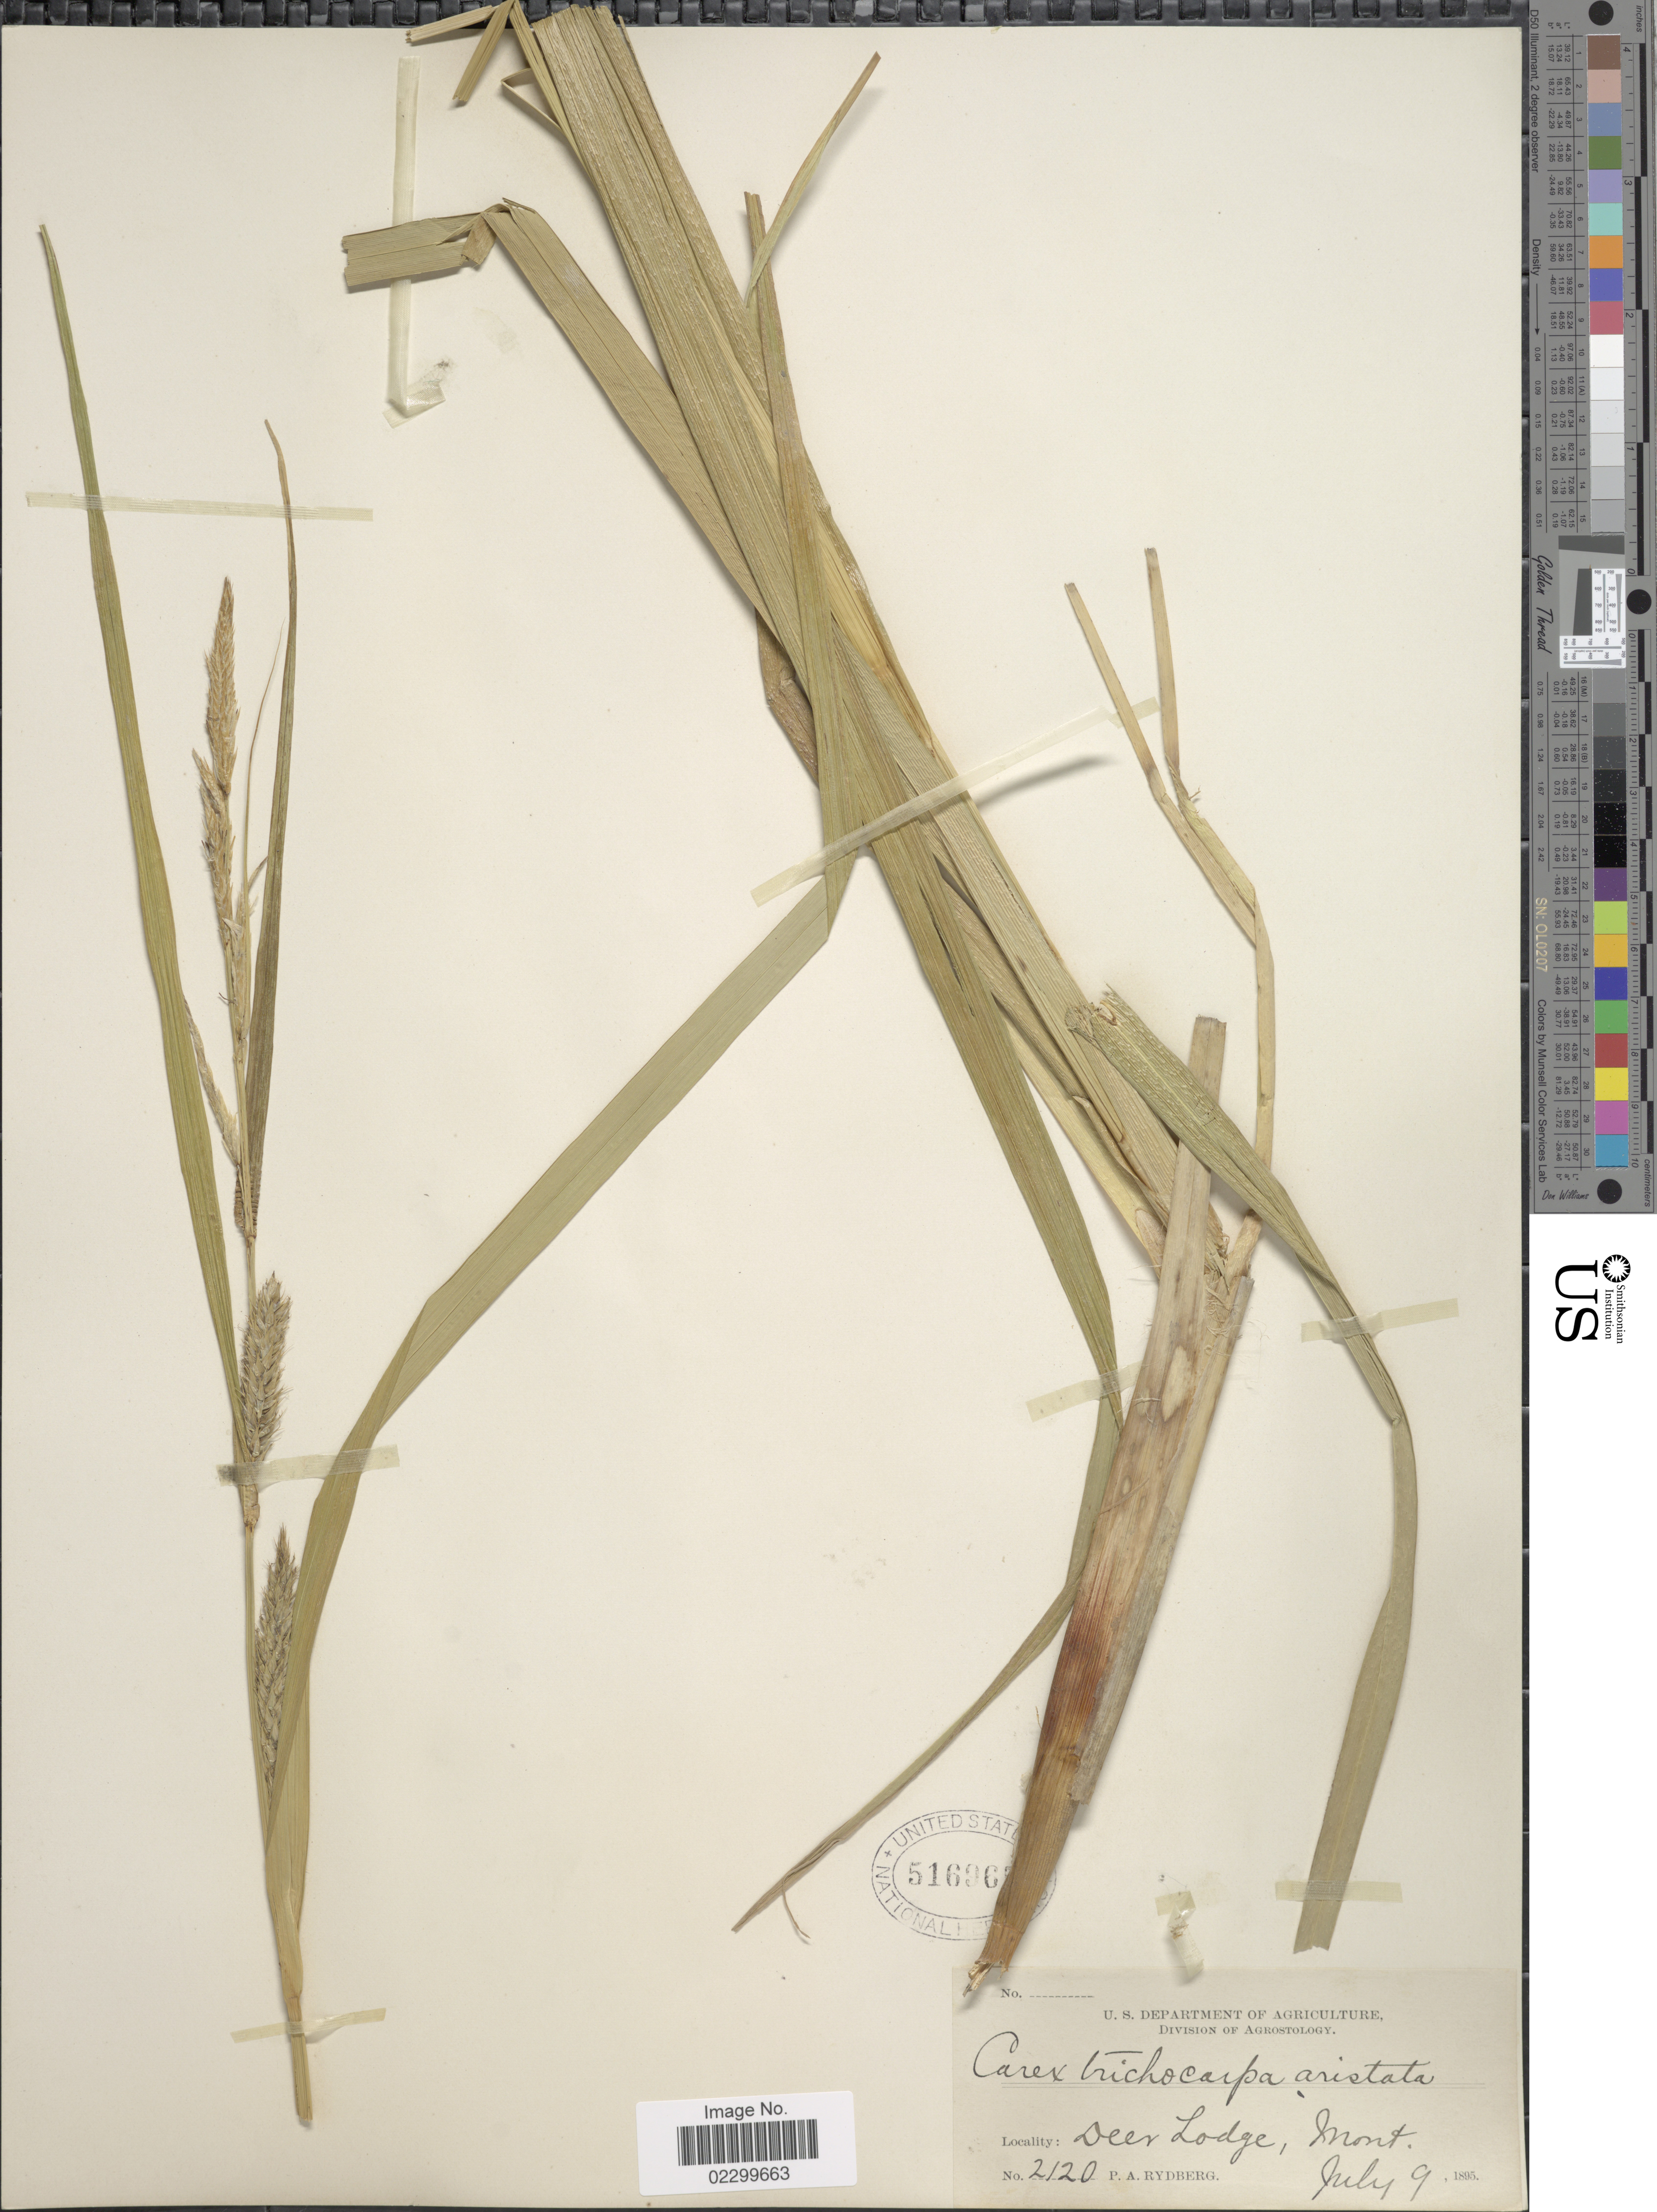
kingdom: Plantae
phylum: Tracheophyta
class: Liliopsida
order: Poales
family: Cyperaceae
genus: Carex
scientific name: Carex atherodes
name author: Spreng.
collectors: P. A. Rydberg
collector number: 2120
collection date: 1895-07-09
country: United States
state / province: Montana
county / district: Powell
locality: Deer Lodge.